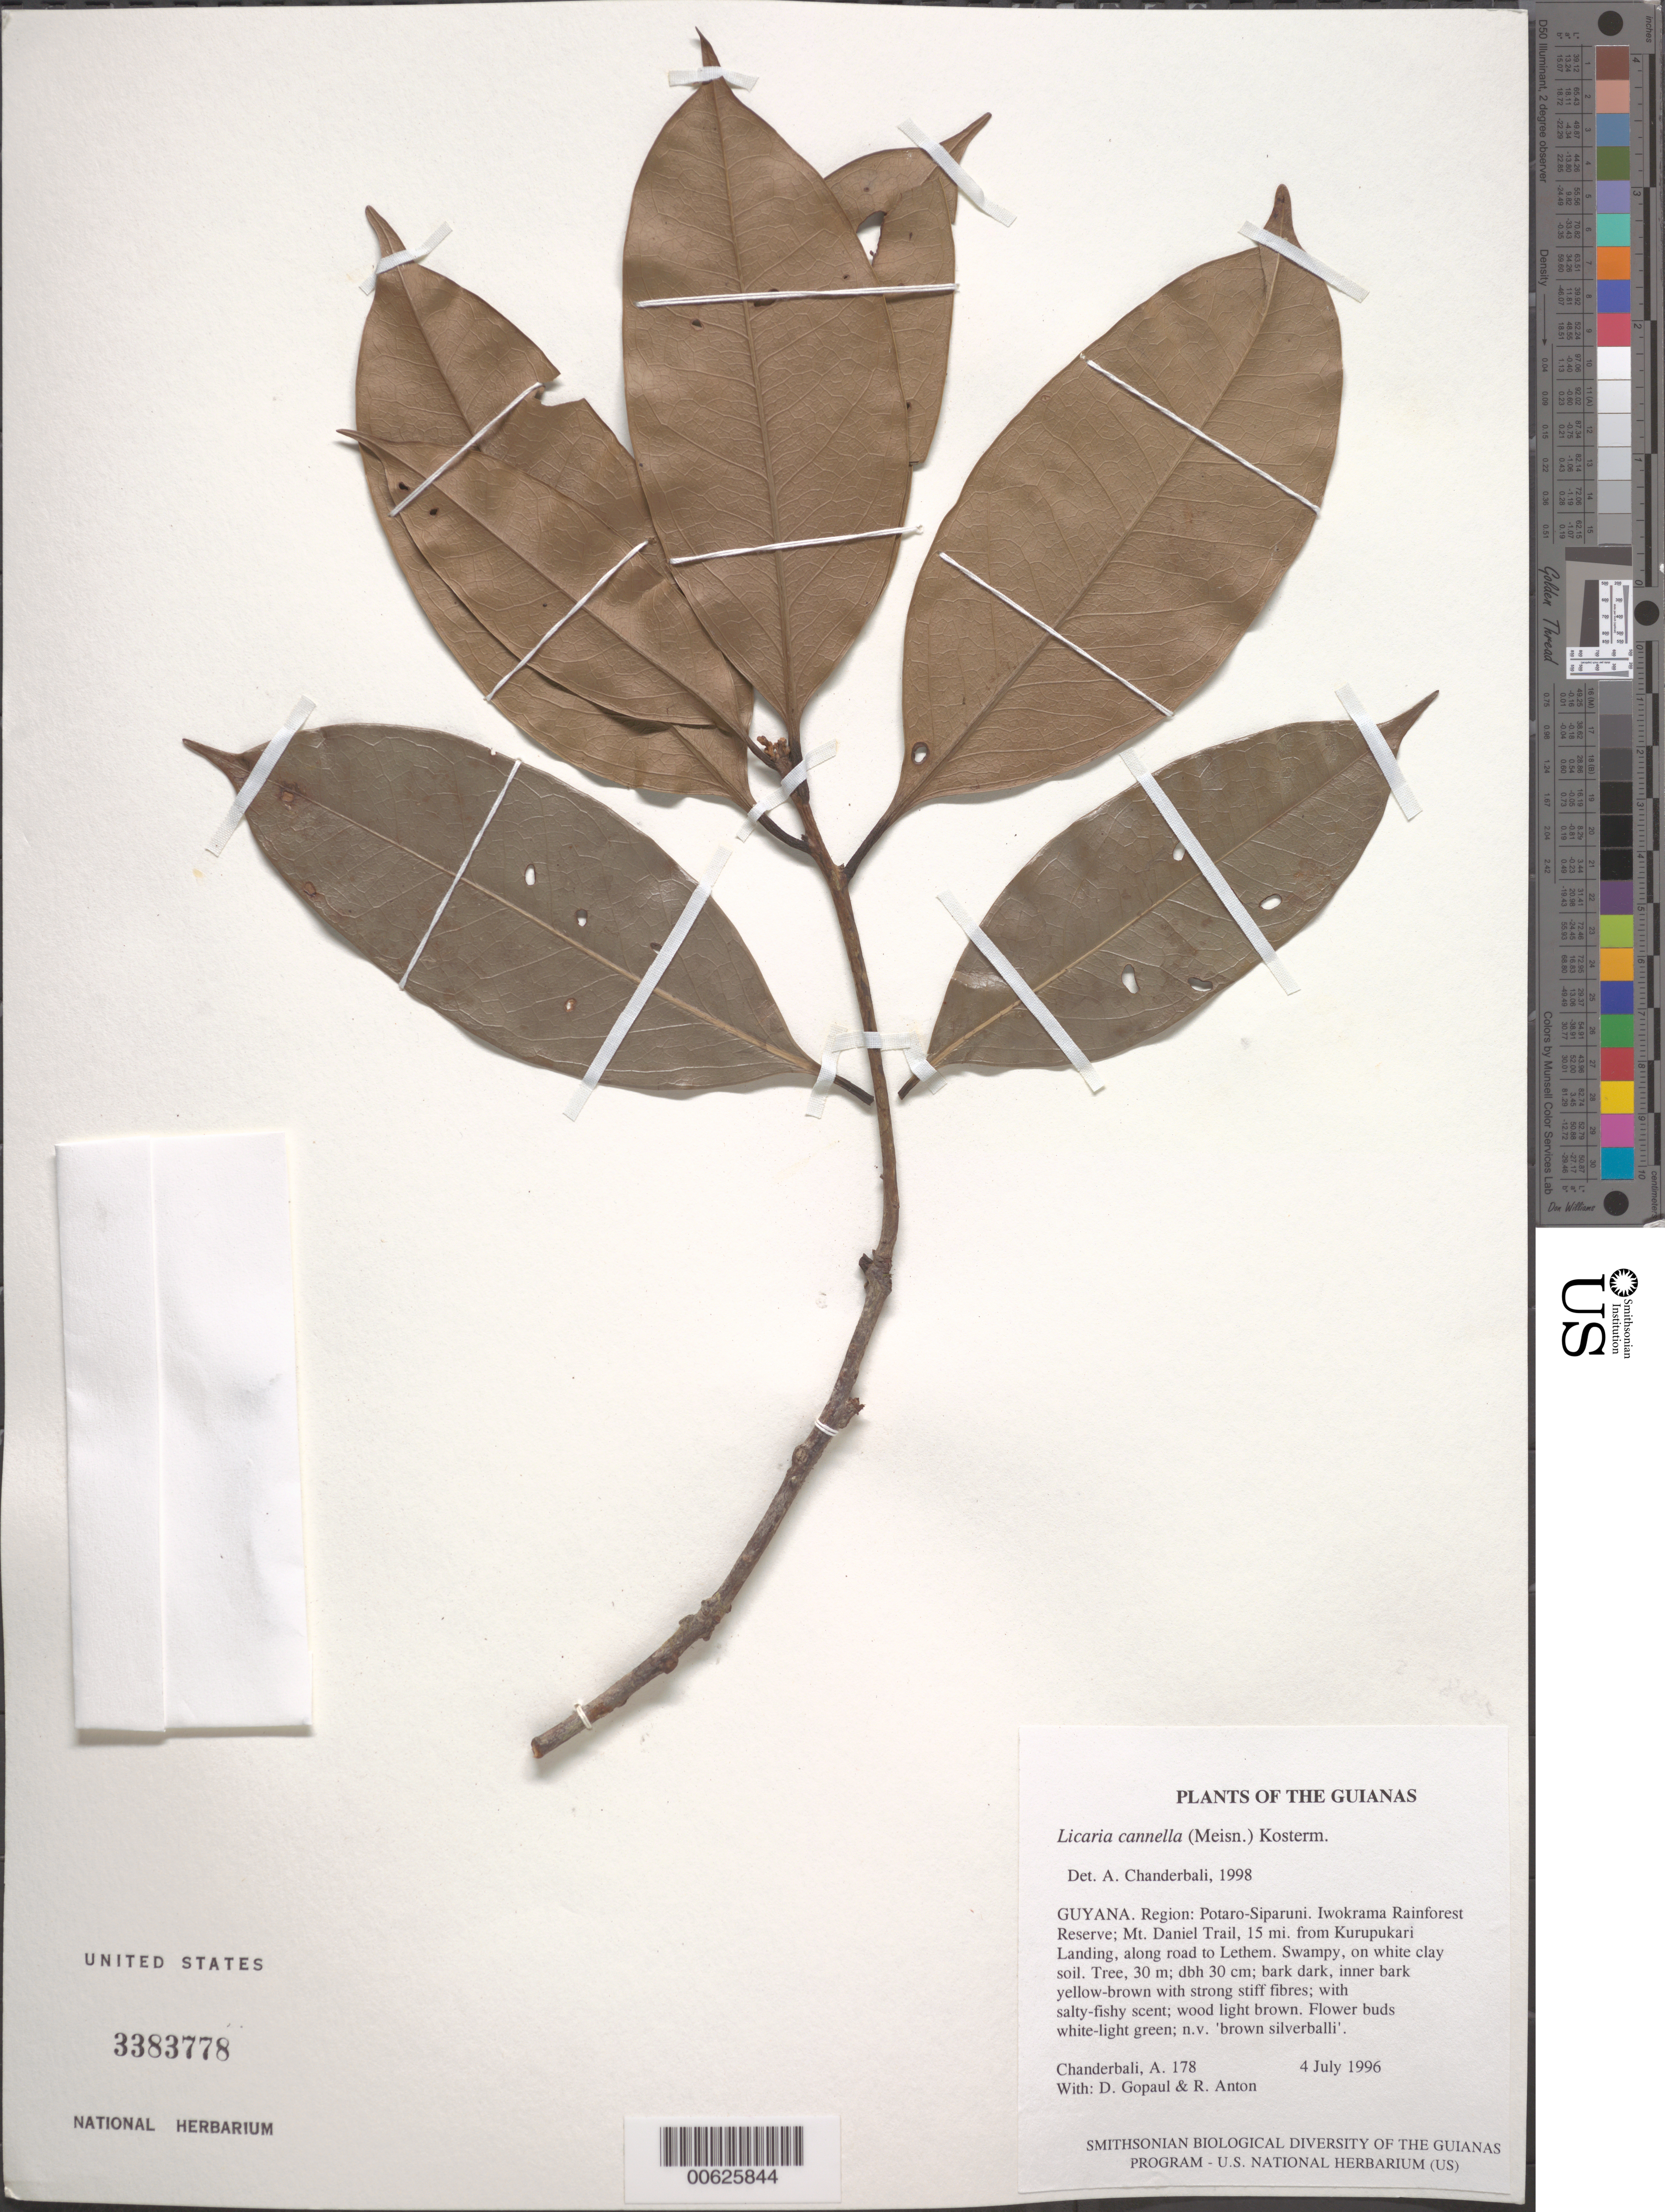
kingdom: Plantae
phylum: Tracheophyta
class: Magnoliopsida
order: Laurales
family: Lauraceae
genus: Licaria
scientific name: Licaria cannella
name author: (Meisn.) Kosterm.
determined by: Chanderbali, Andre Shashi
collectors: A. S. Chanderbali, D. Gopaul & R. Anton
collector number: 178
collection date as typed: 4 July 1996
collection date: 1996-07-04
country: Guyana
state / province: Potaro-Siparuni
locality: Iwokrama Rainforest Reserve; Mt. Daniel Trail, 15 mi. from Kurupukari Landing, along road to Lethem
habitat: Swampy, on white clay soil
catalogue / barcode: US 3383778